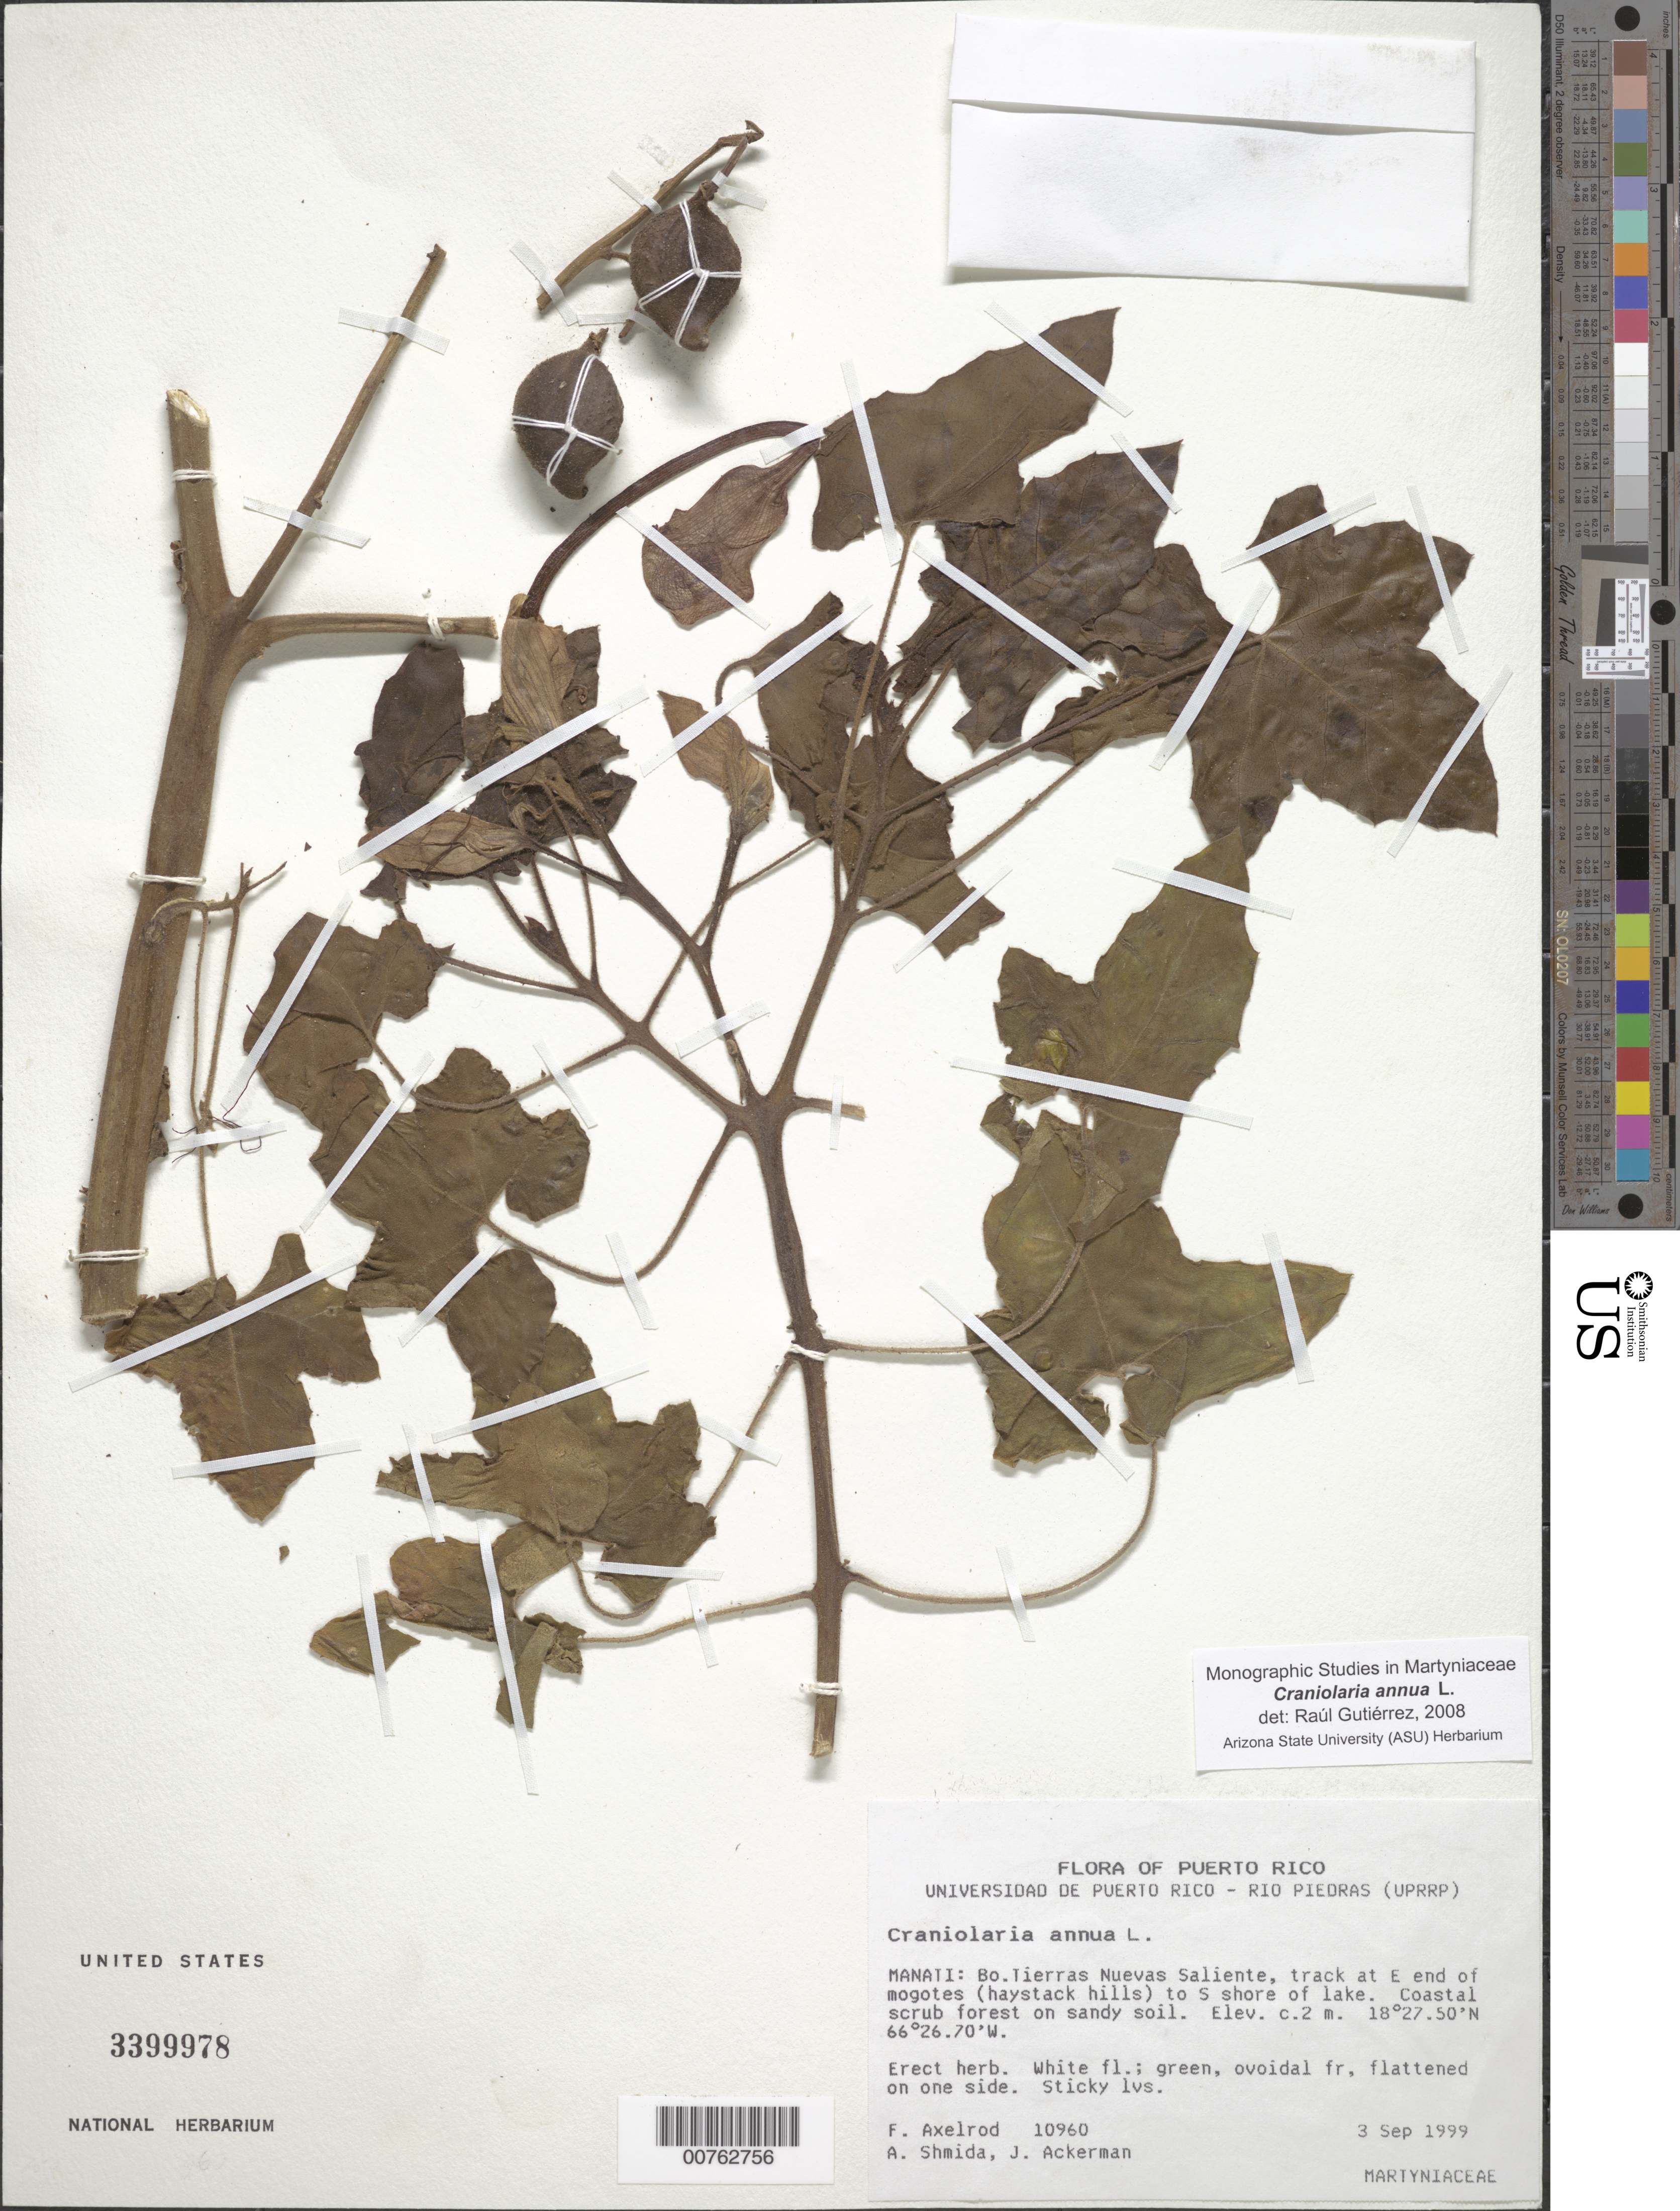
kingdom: Plantae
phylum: Tracheophyta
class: Magnoliopsida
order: Lamiales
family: Martyniaceae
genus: Craniolaria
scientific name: Craniolaria annua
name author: L.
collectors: F. S. Axelrod, A. Shmida & J. Ackerman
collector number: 10960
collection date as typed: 03 Sep 1999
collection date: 1999-09-03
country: Puerto Rico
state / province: Manatí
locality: Manati: Bo. Tierras Nuevas Saliente, track at end of mogotes (haystack hills) to S shore of lake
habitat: Coastal scrub forest on sandy soil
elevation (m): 2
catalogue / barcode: US 3399978